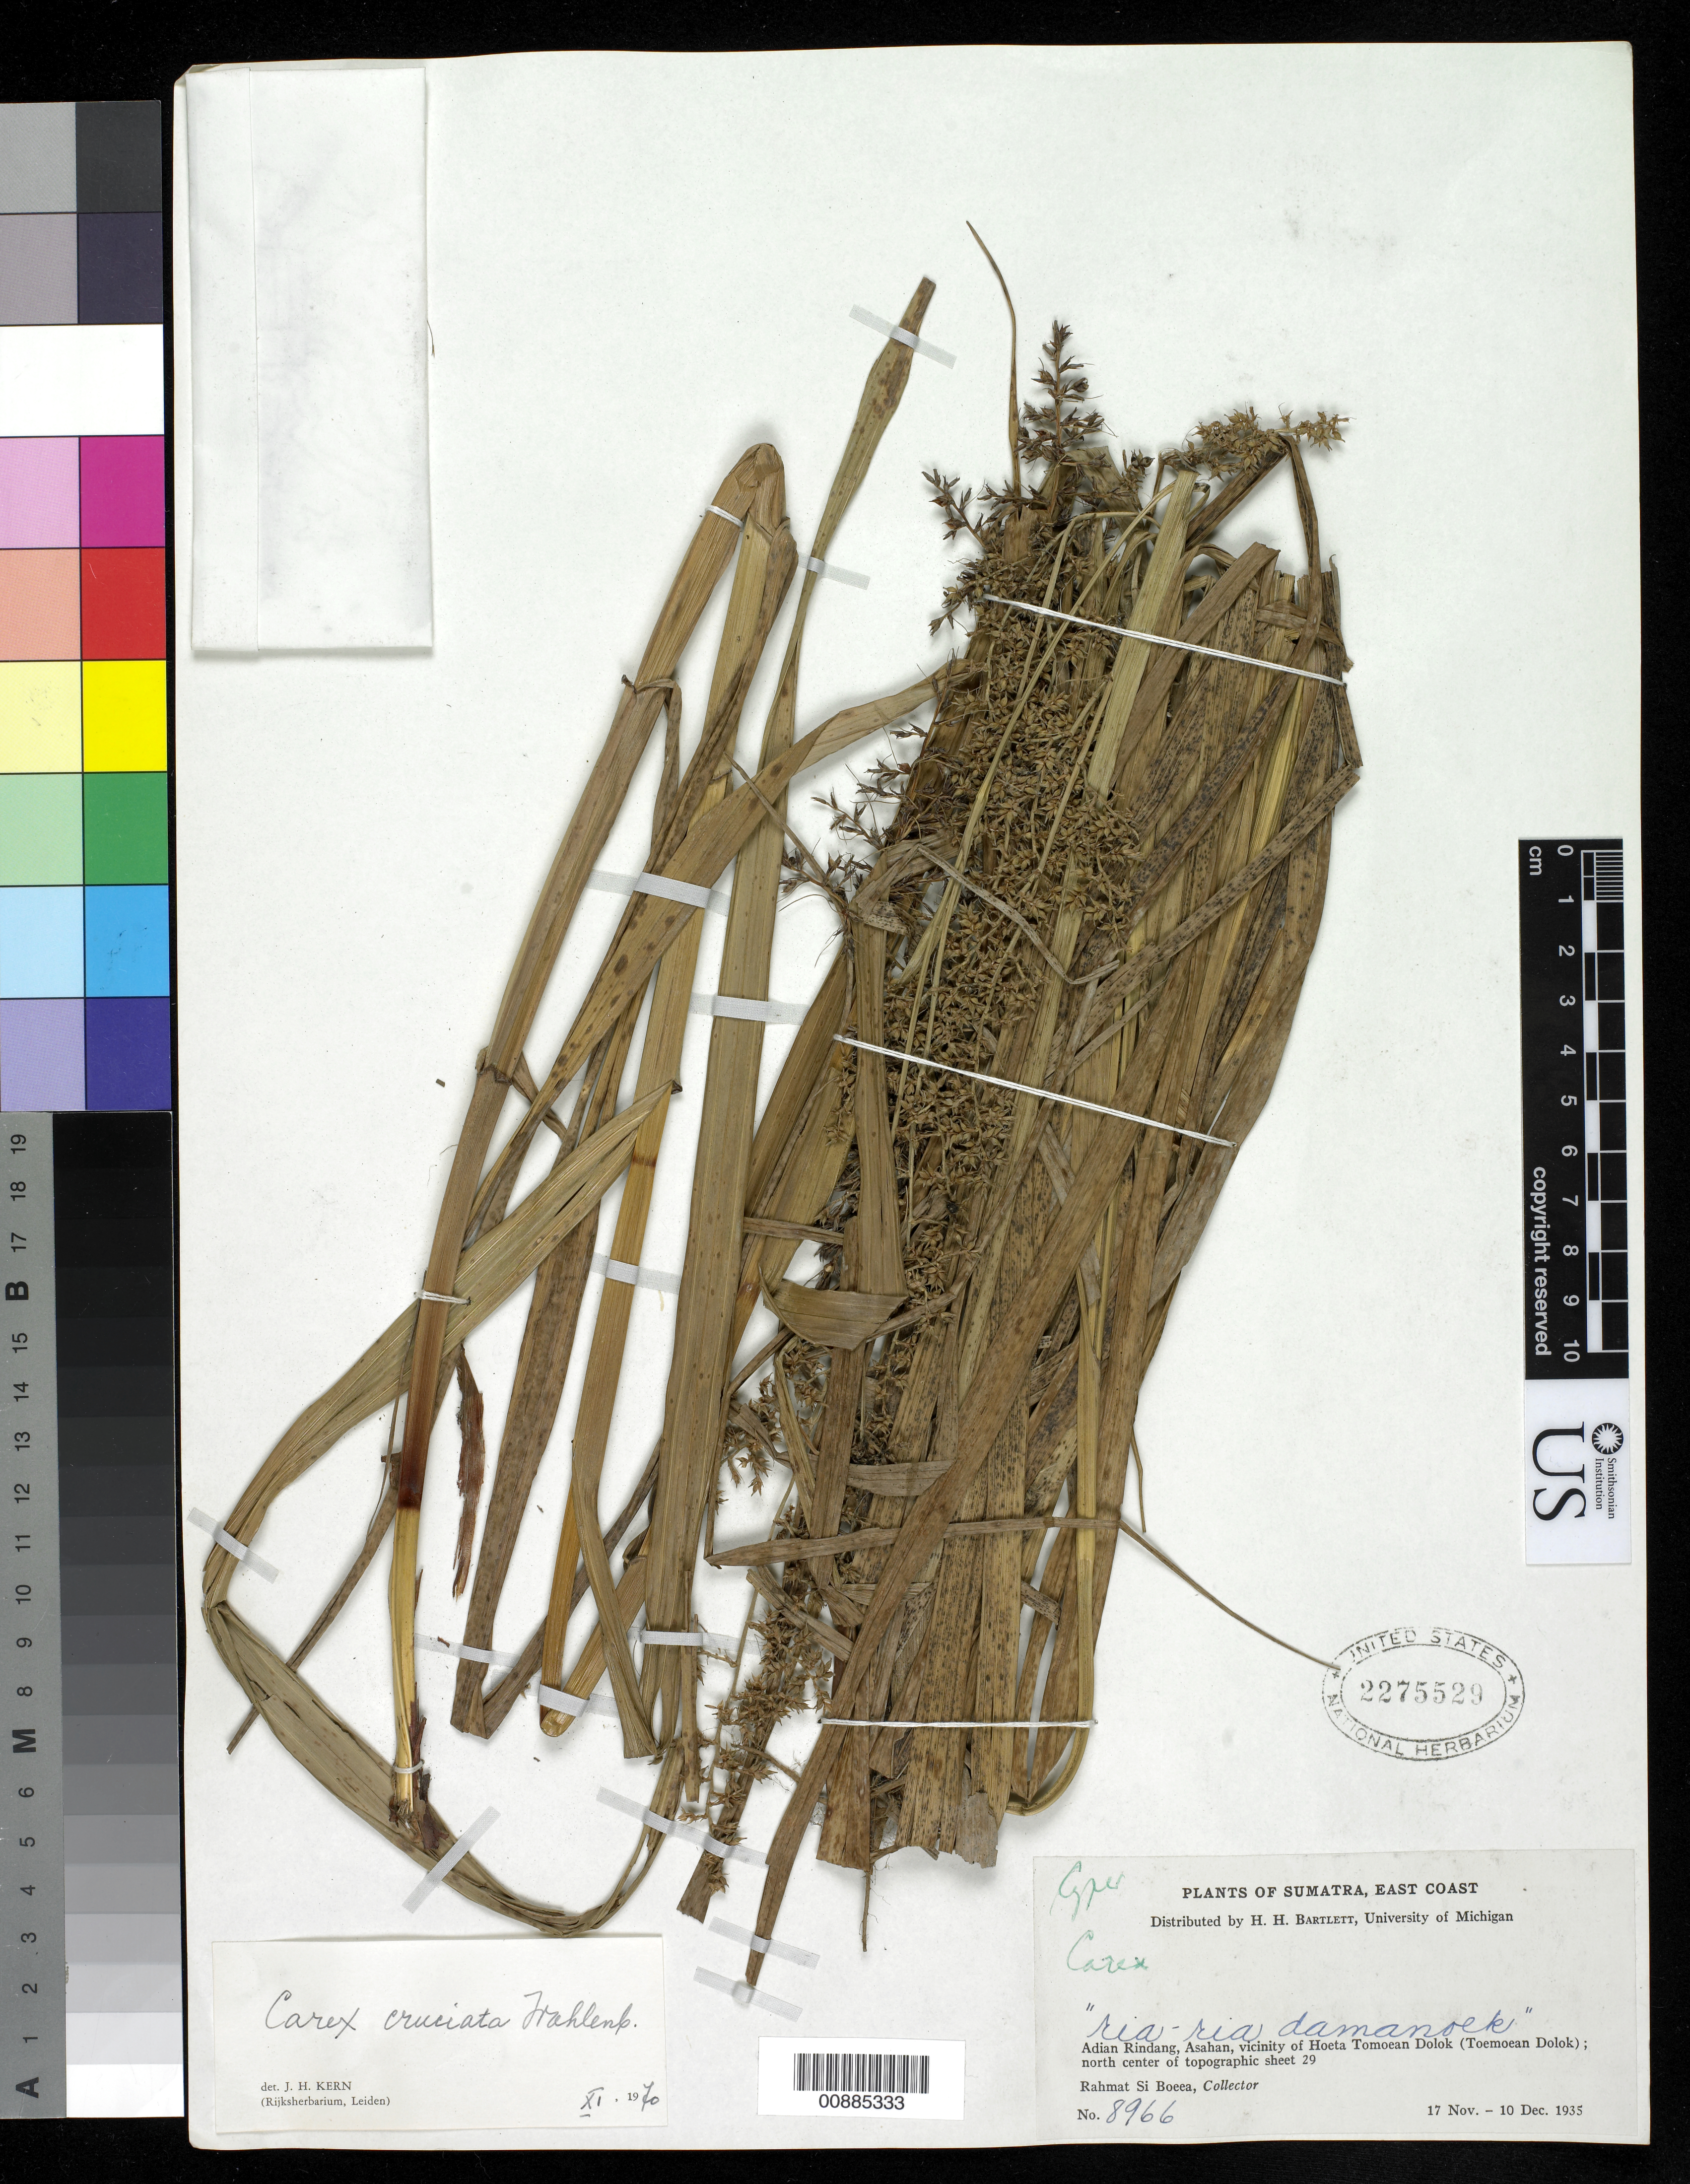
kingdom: Plantae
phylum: Tracheophyta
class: Liliopsida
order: Poales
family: Cyperaceae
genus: Carex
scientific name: Carex cruciata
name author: Wahlenb.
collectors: Rahmat Si Boeea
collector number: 8966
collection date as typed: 17 Nov 1935 to 10 Dec 1935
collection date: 1935-11-17/1935-12-10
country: Indonesia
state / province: Sumatra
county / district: Aceh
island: Sumatra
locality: Adian Rindang, Asahan, vicinity of Hoeta Tomoean Dolok (Toemoean Dolok)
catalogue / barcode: US 2275529